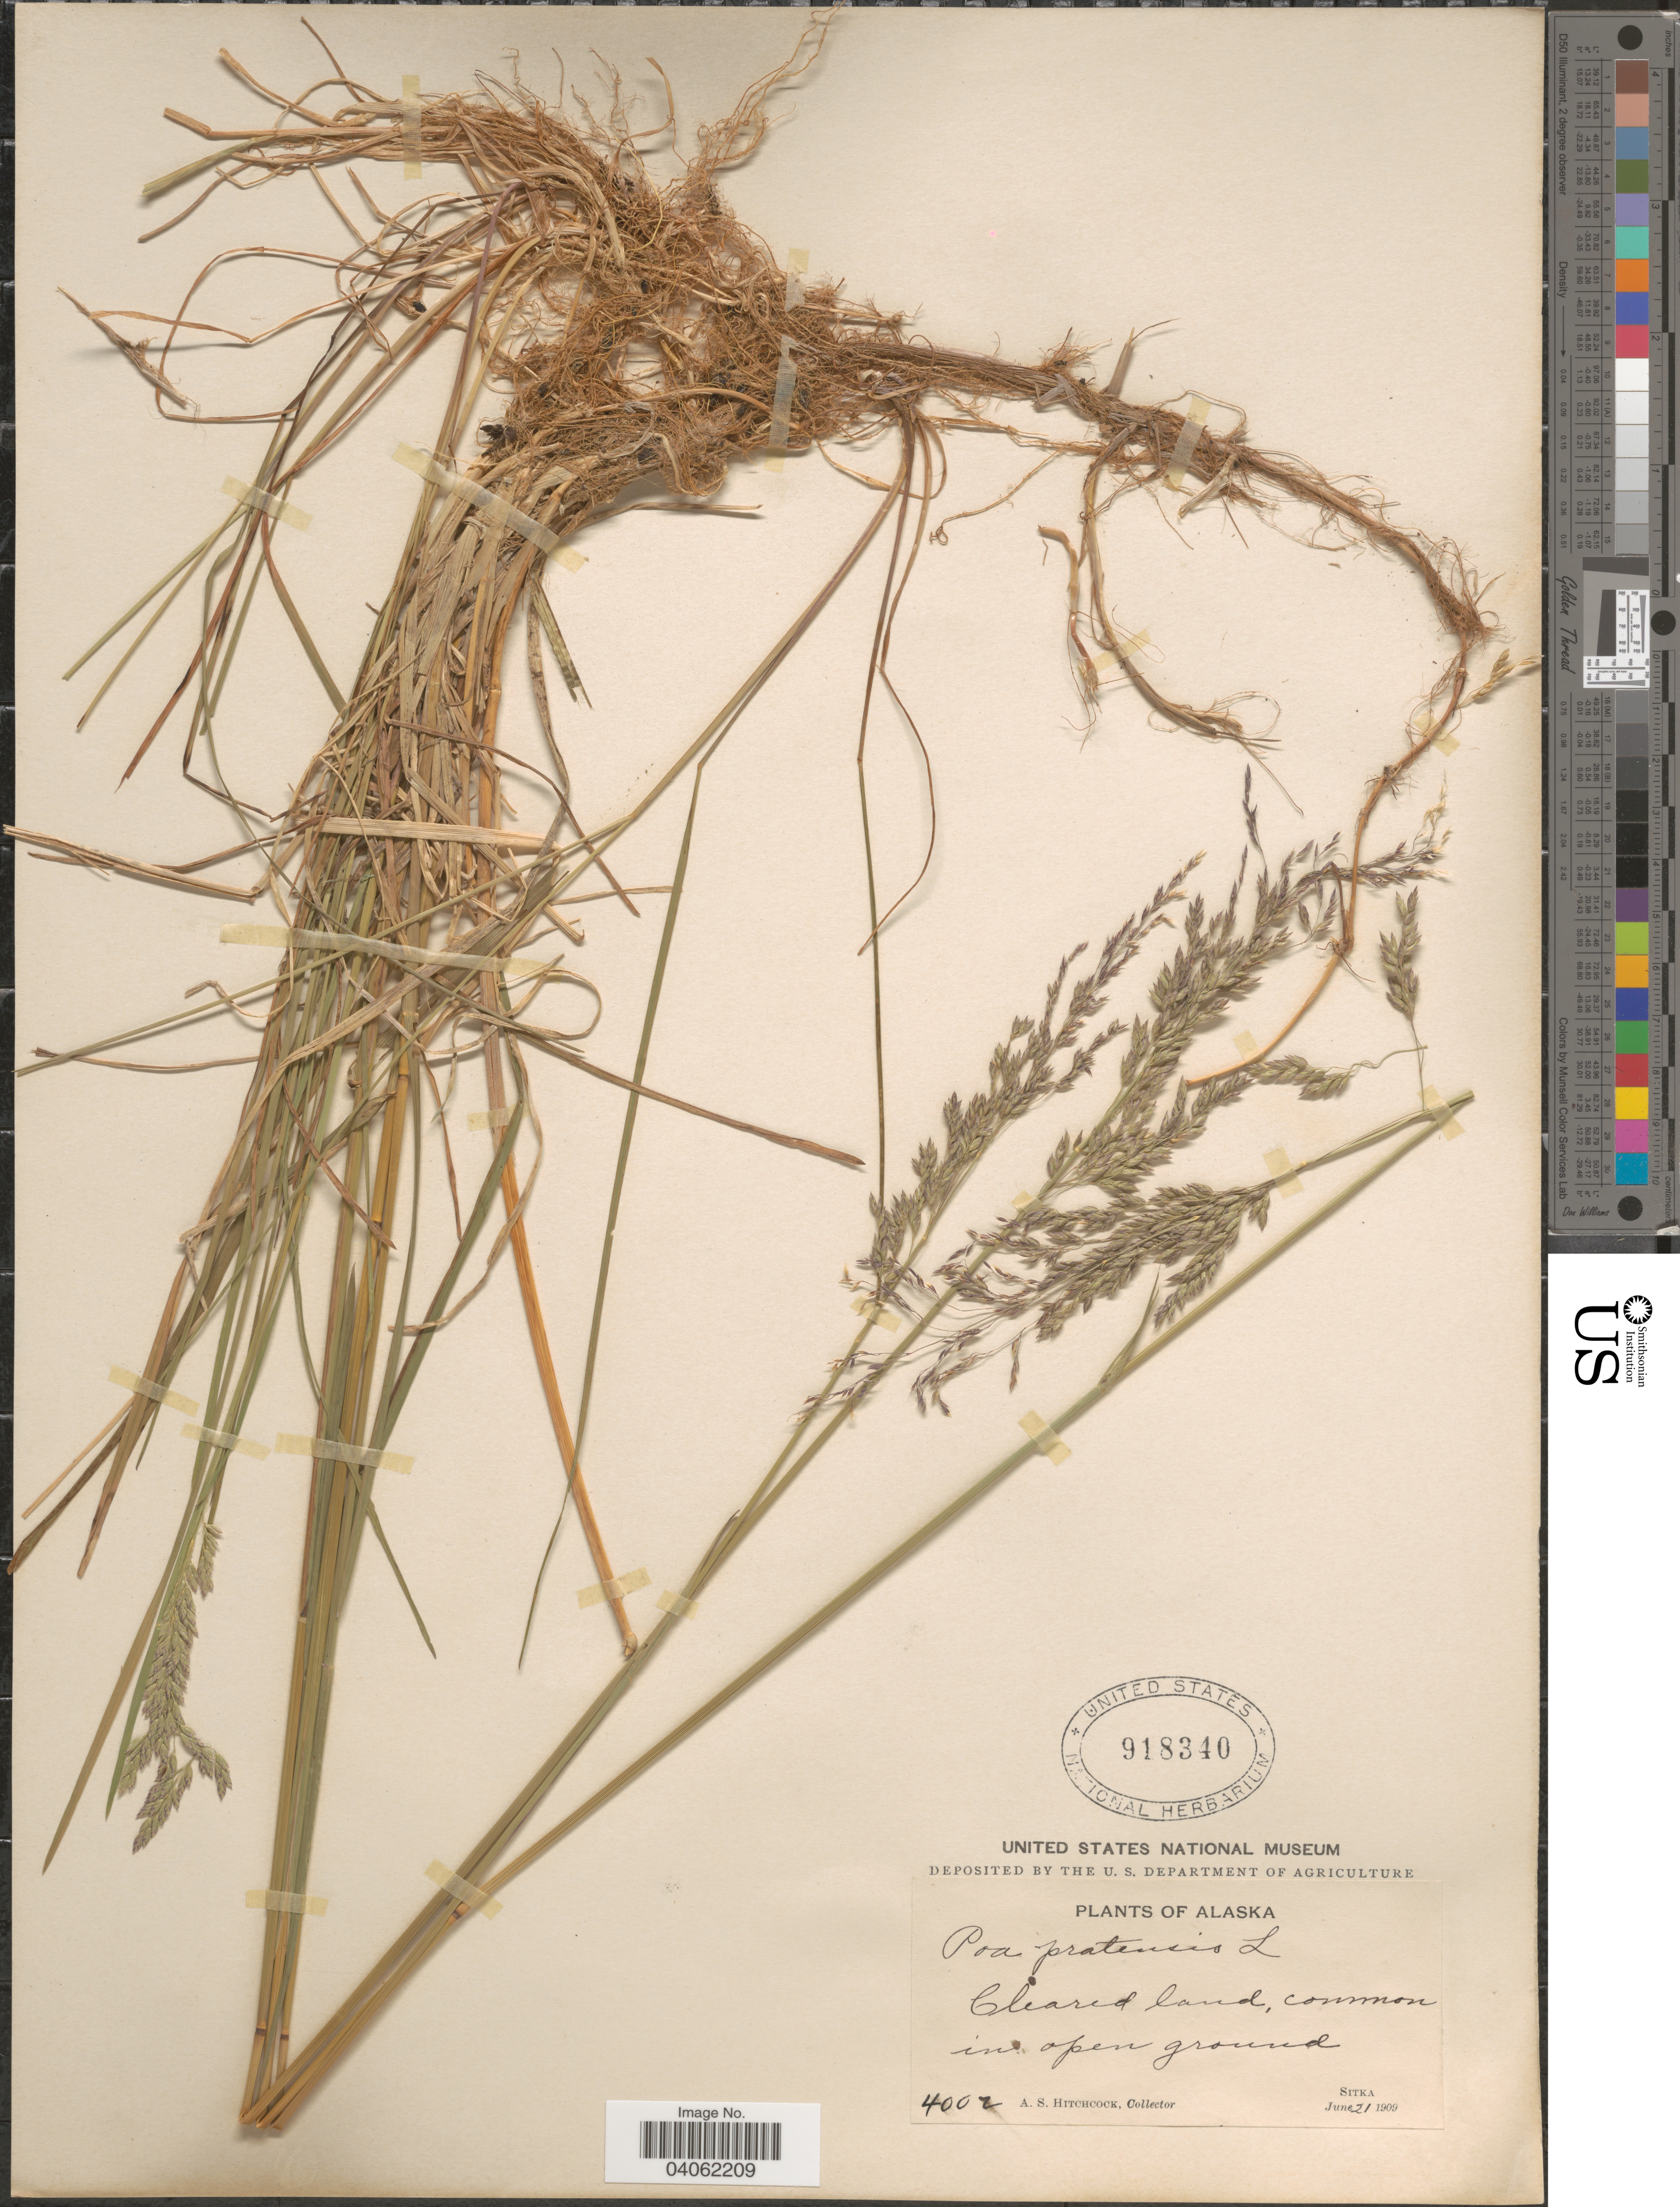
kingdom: Plantae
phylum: Tracheophyta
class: Liliopsida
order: Poales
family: Poaceae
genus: Poa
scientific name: Poa pratensis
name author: L.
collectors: A. S. Hitchcock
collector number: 4002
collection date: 1909-06-21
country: United States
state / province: Alaska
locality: Sitka.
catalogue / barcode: US 918340